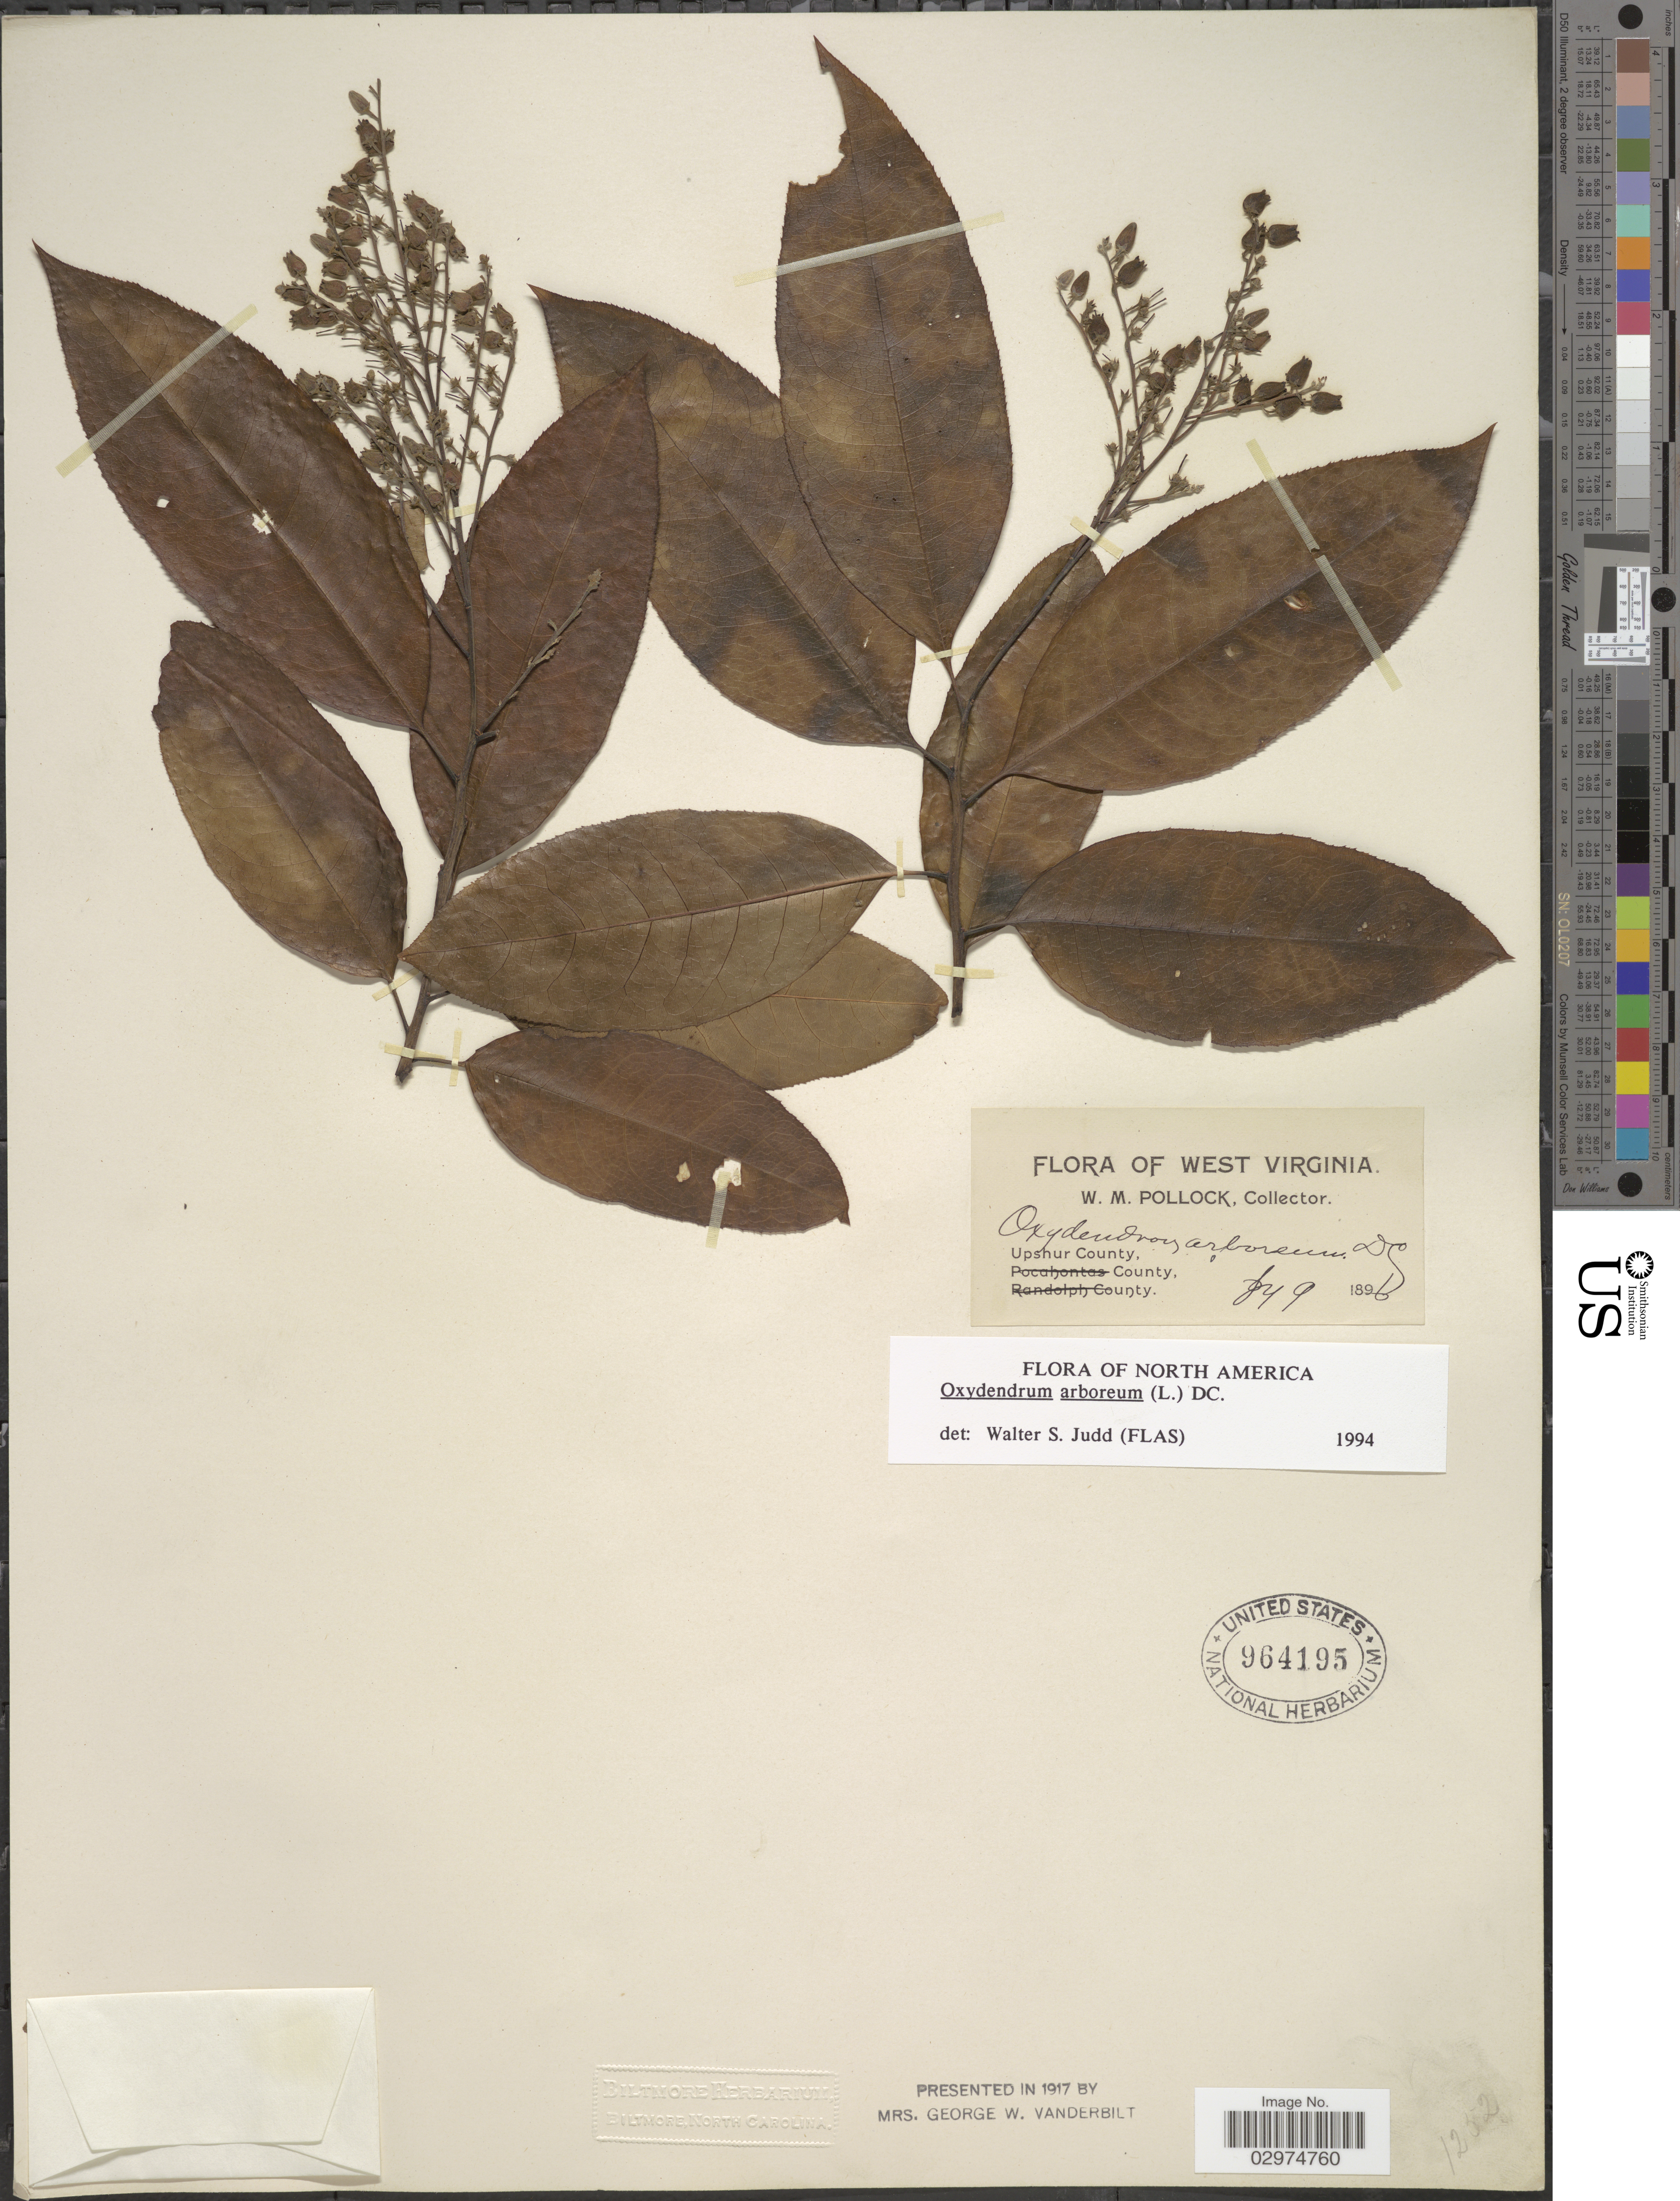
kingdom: Plantae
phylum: Tracheophyta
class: Magnoliopsida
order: Ericales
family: Ericaceae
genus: Oxydendrum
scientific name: Oxydendrum arboreum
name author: (L.) DC.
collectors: W. M. Pollock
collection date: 1896-02-09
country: United States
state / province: West Virginia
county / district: Upshur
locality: unty.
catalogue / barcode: US 964195